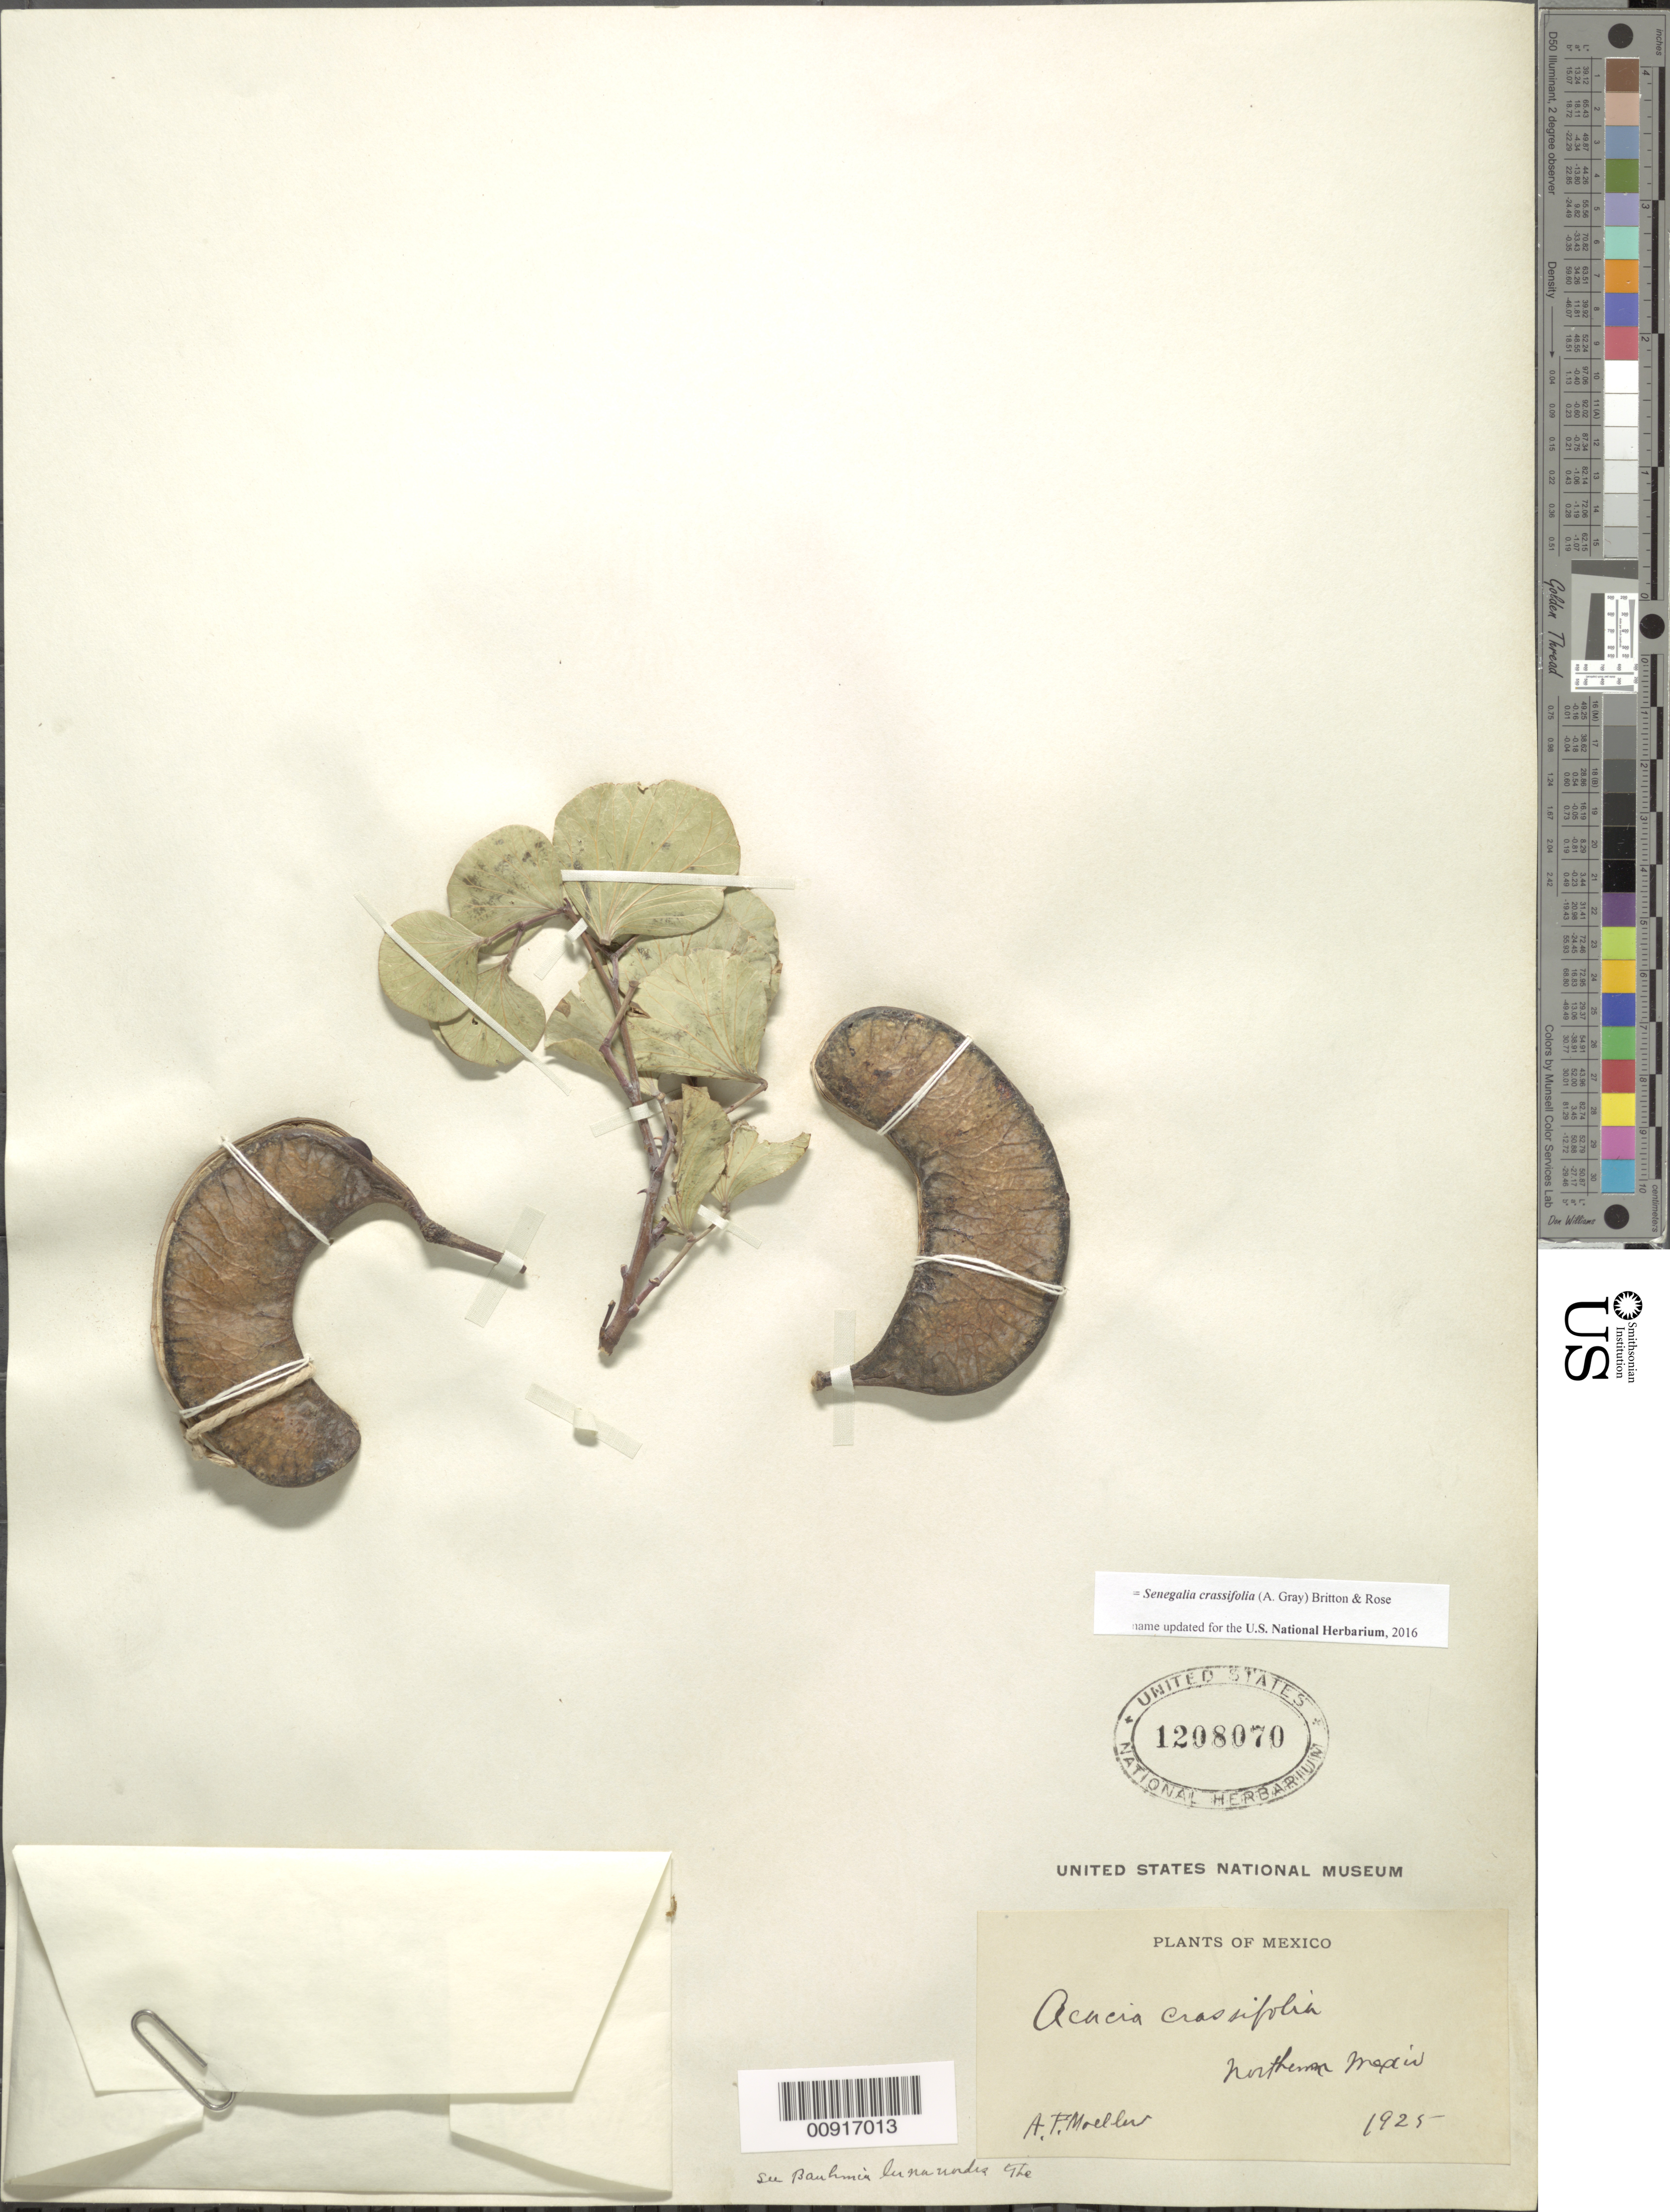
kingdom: Plantae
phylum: Tracheophyta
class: Magnoliopsida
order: Fabales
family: Fabaceae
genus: Senegalia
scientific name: Senegalia crassifolia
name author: (A. Gray) Britton & Rose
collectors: A. Moeller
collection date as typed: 1925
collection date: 1925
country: Mexico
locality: Northern Mexico.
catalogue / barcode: US 1208070